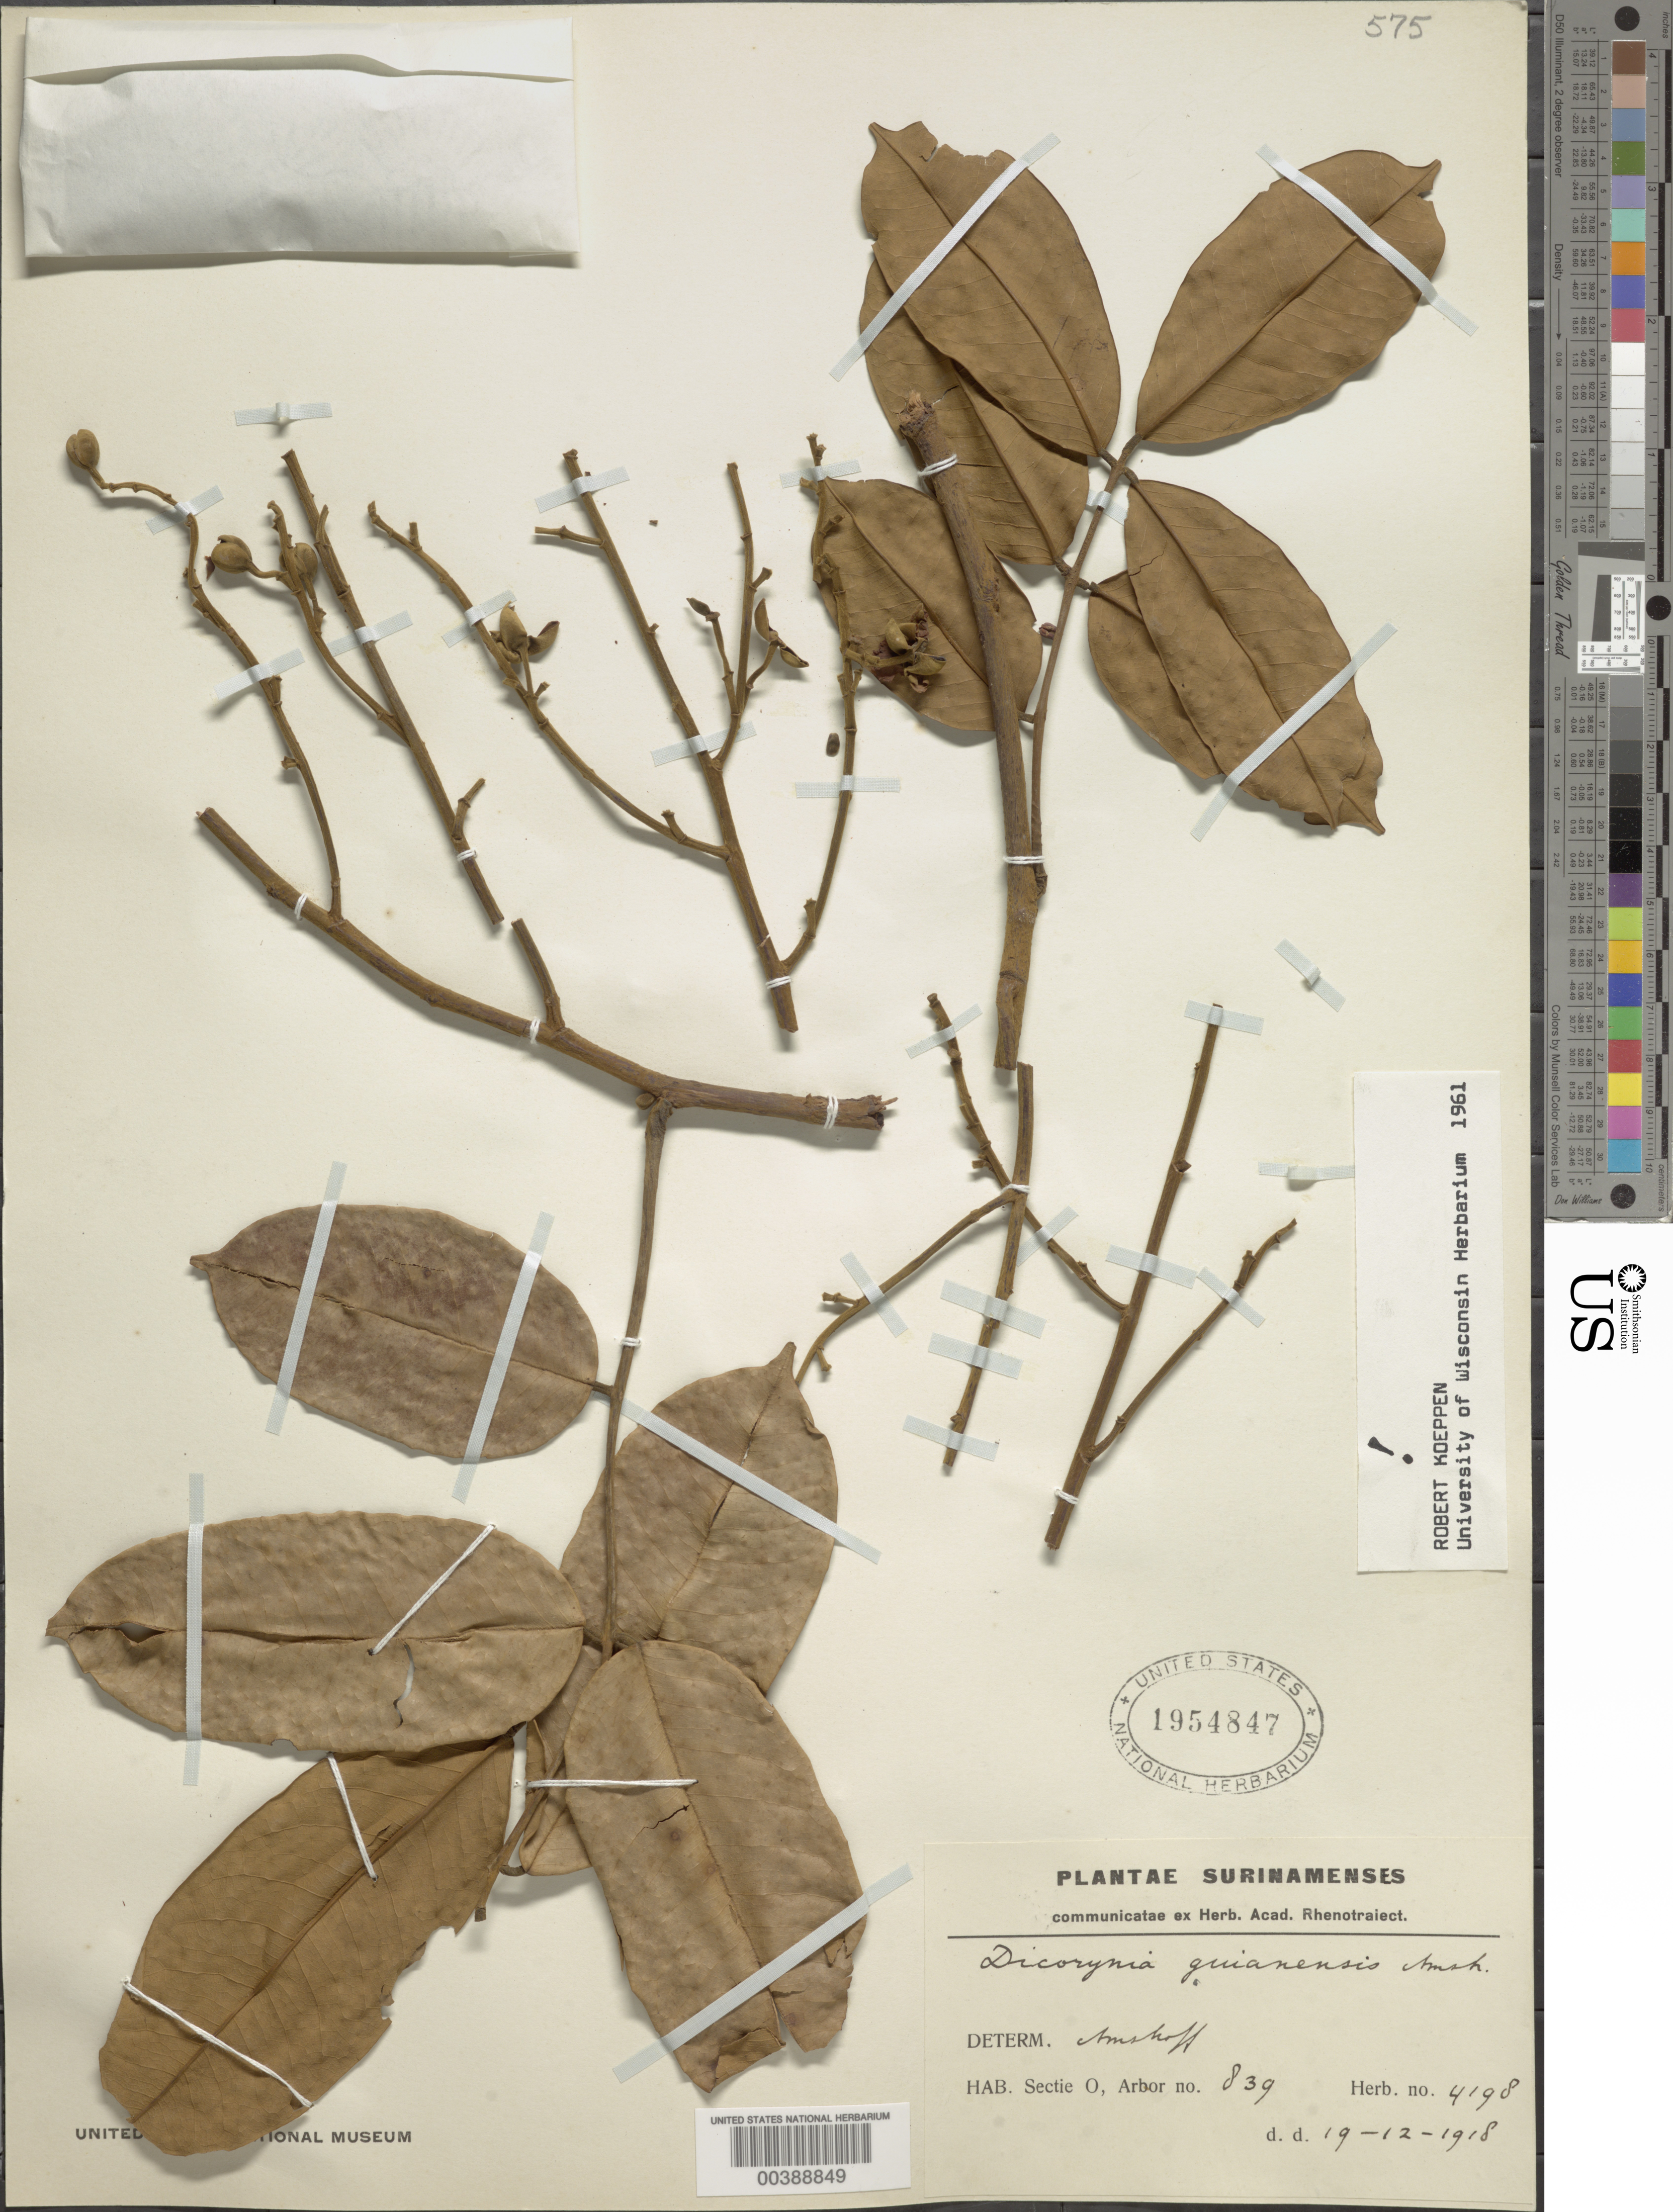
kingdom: Plantae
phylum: Tracheophyta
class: Magnoliopsida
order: Fabales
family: Fabaceae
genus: Dicorynia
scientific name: Dicorynia guianensis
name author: Amshoff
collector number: Herb No. 4198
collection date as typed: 19 Dec 1918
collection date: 1918-12-19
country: Suriname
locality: Sectie o, arbor no. 829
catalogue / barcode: US 1954847